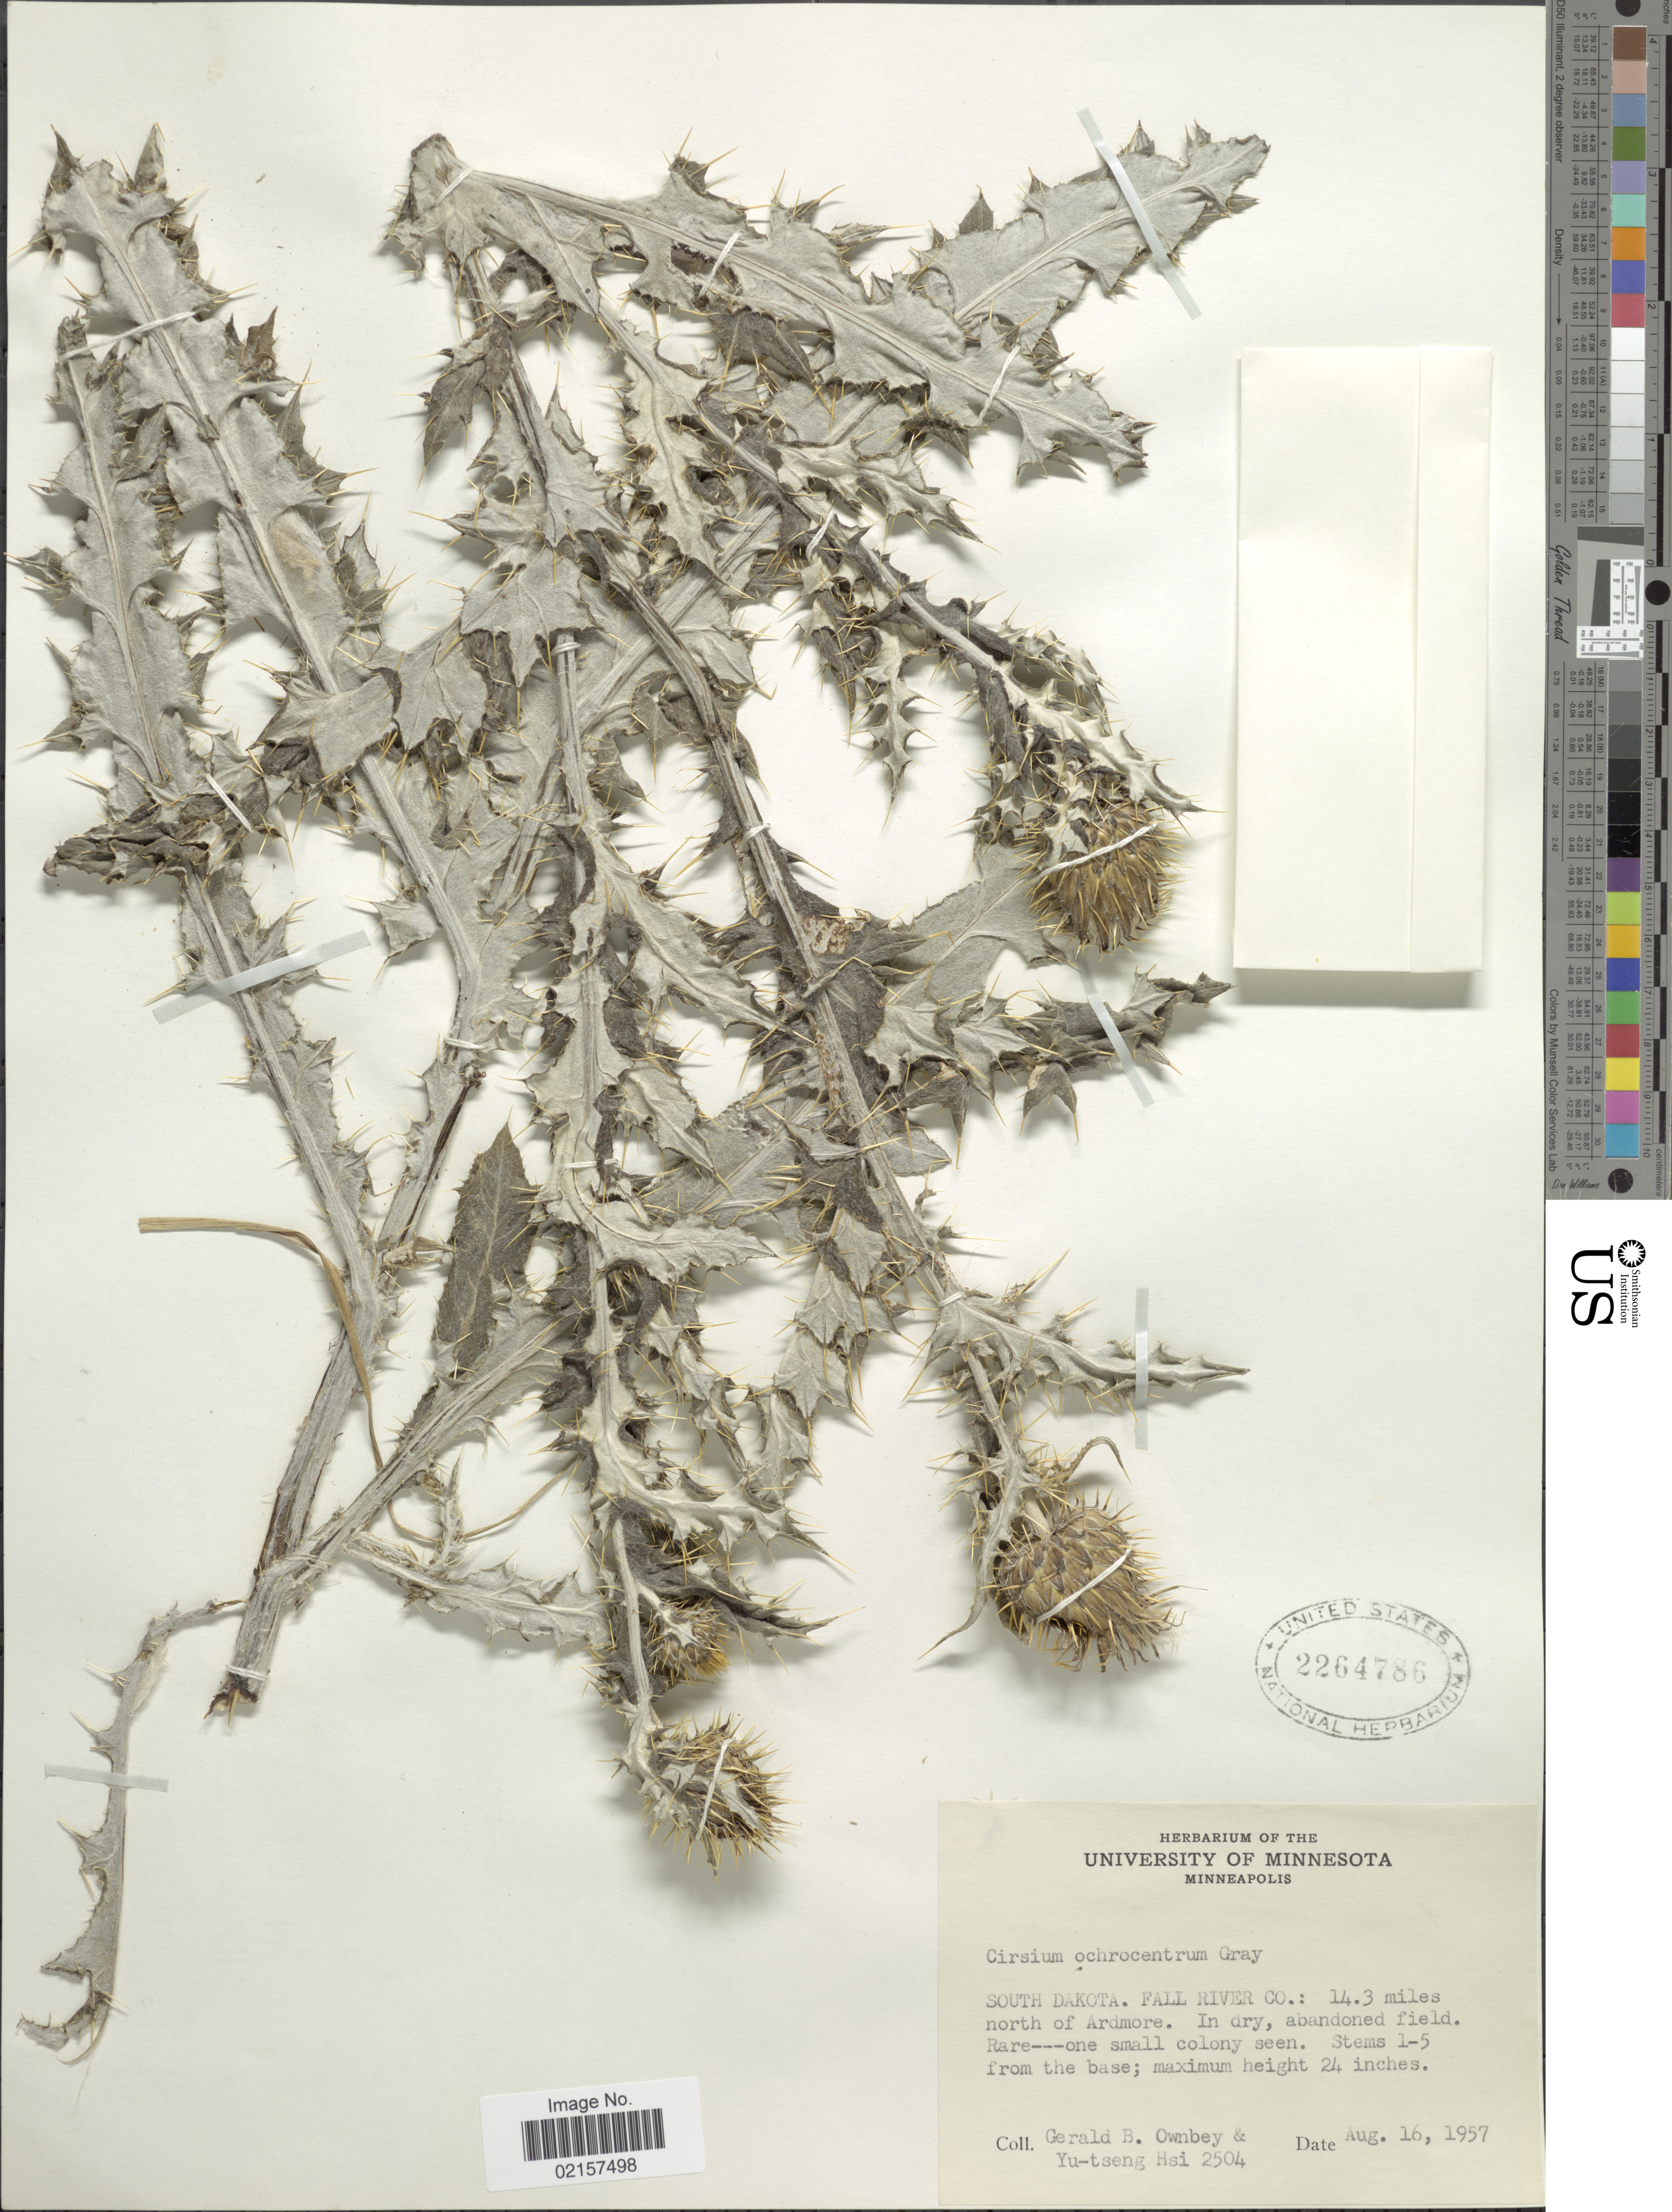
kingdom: Plantae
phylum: Tracheophyta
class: Magnoliopsida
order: Asterales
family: Asteraceae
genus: Cirsium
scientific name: Cirsium ochrocentrum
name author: A. Gray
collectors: G. B. Ownbey & Y. Hsi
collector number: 2504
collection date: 1957-08-16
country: United States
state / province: South Dakota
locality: Fall River Co.:14.3 miles north of Ardmore, in dry abandoned field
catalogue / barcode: US 2264786